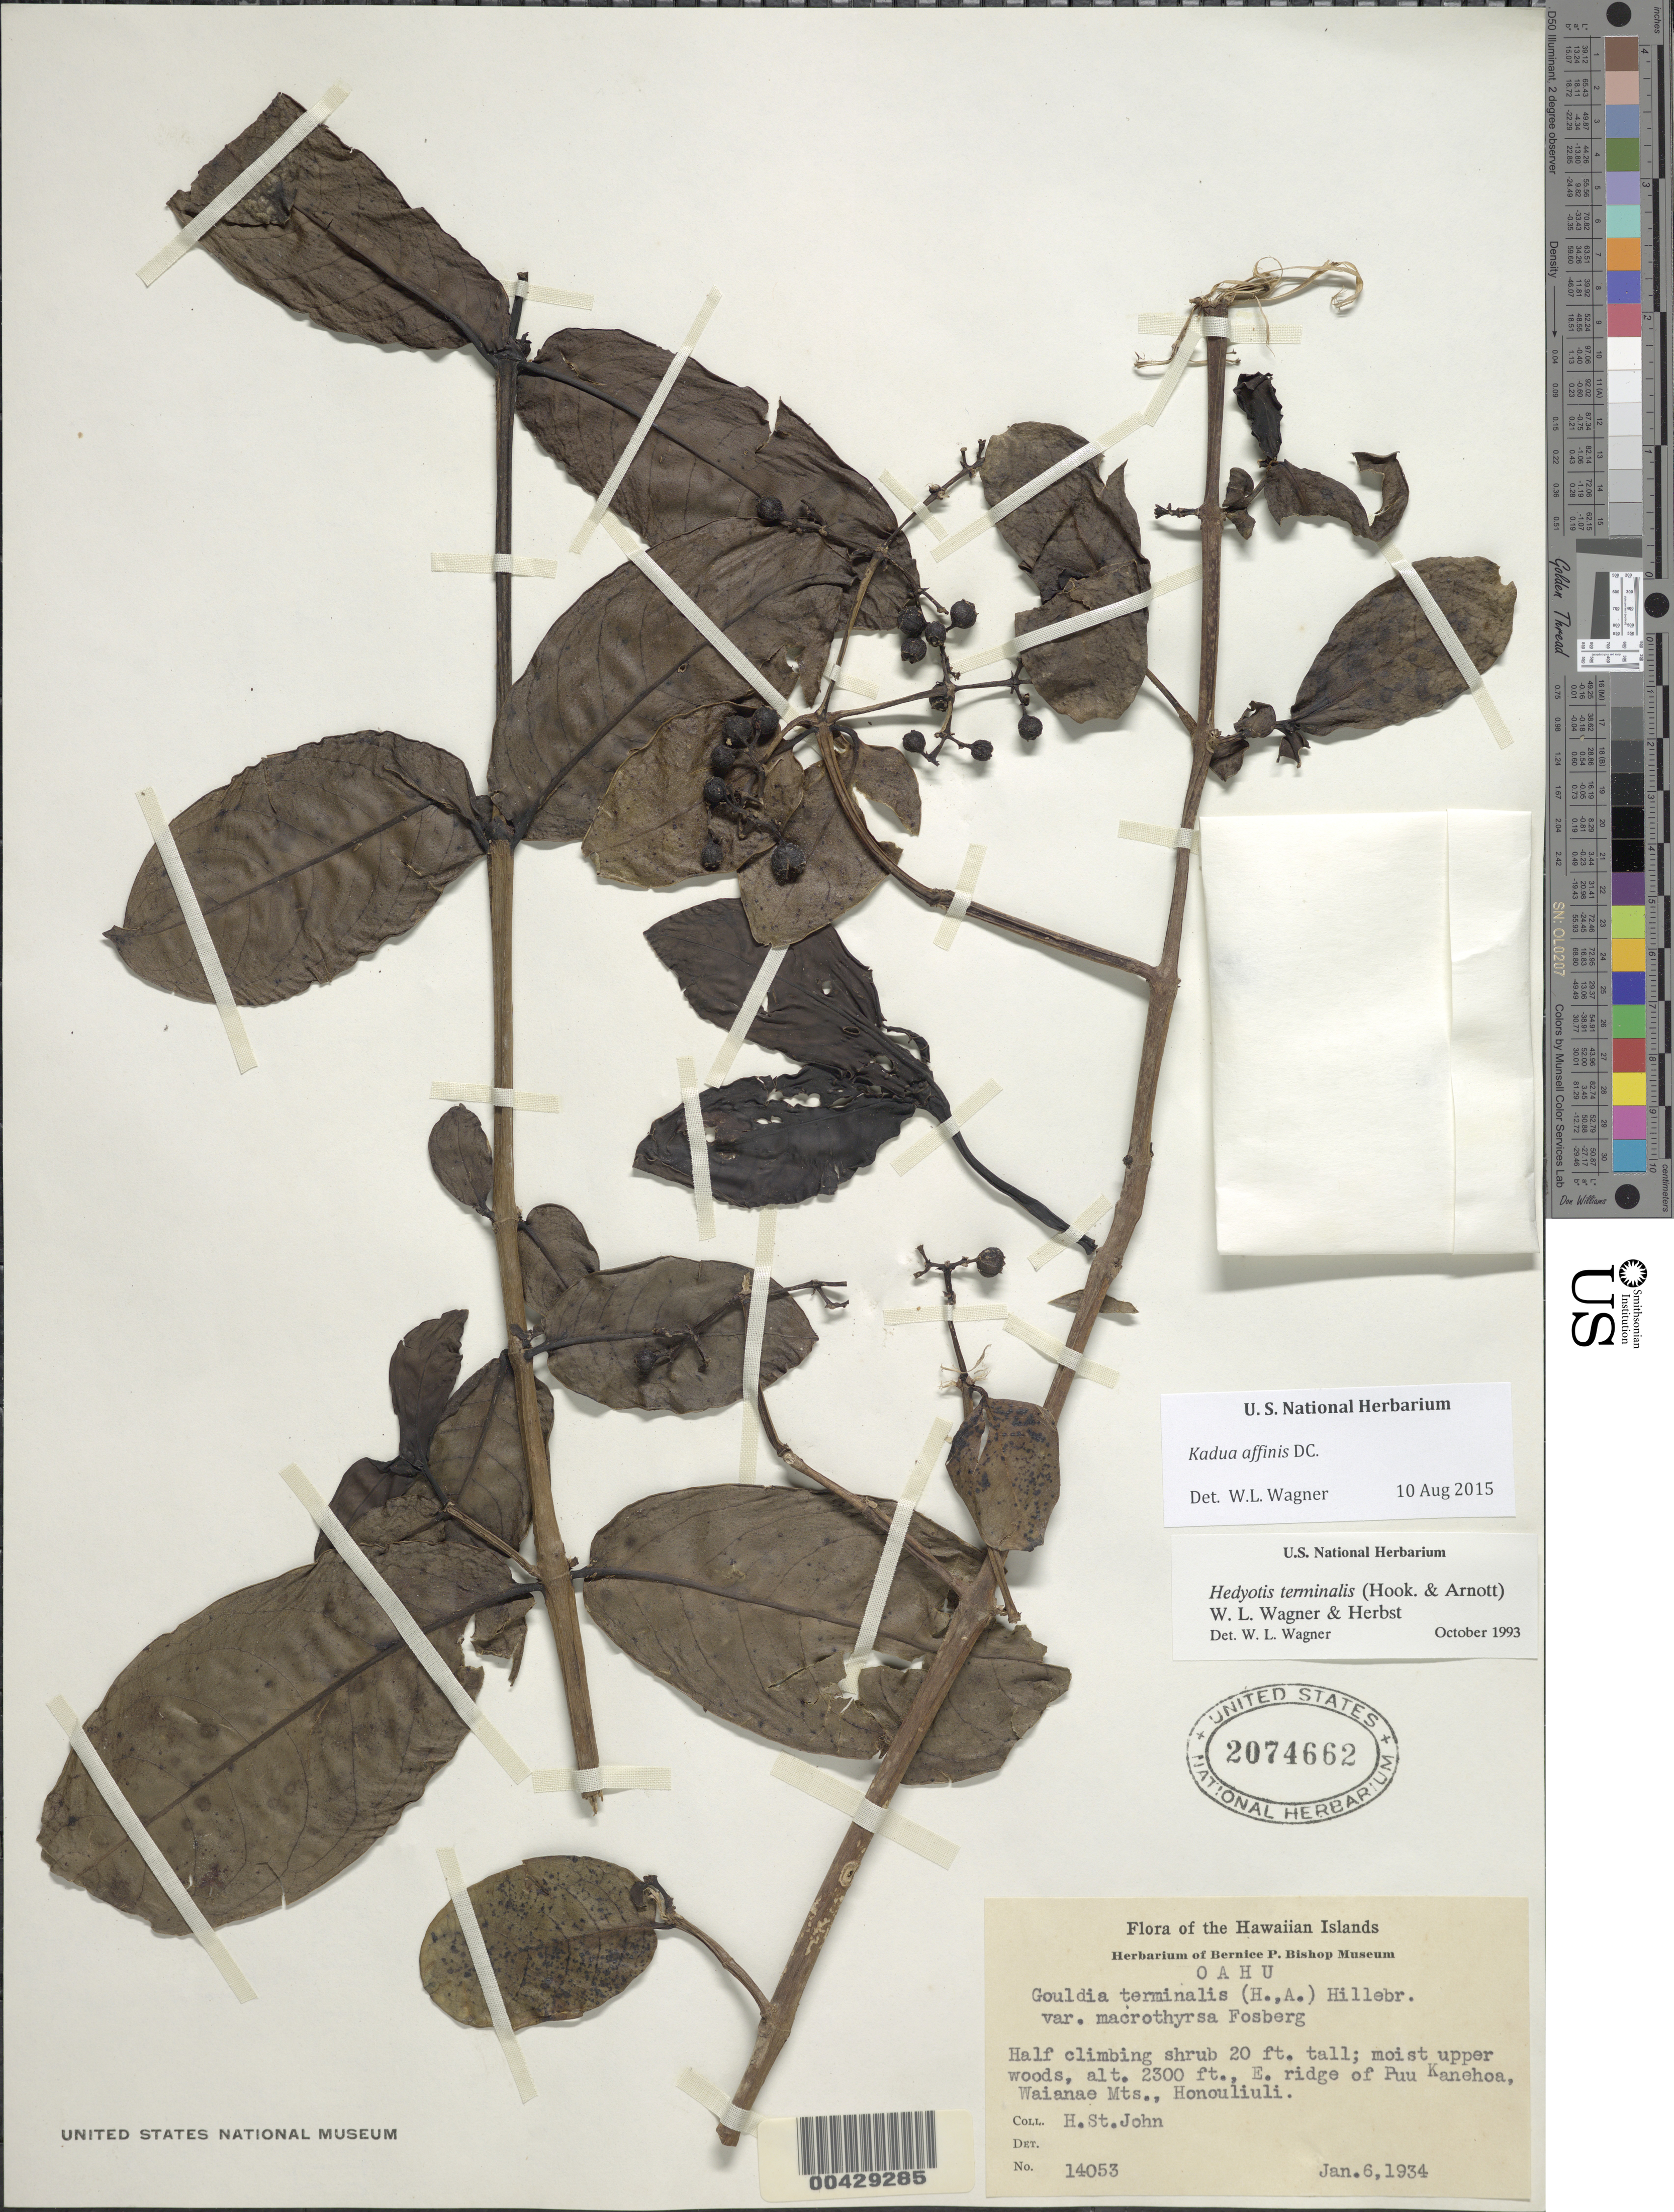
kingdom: Plantae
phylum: Tracheophyta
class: Magnoliopsida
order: Gentianales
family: Rubiaceae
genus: Kadua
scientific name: Kadua affinis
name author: DC.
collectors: H. St. John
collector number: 14053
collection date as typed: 6 Jan 1934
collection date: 1934-01-06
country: United States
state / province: Hawaii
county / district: Honolulu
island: Oahu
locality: East ridge of Puu Kanehoa, Waianae Mountains, Honouliuli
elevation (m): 701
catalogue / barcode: US 2074662